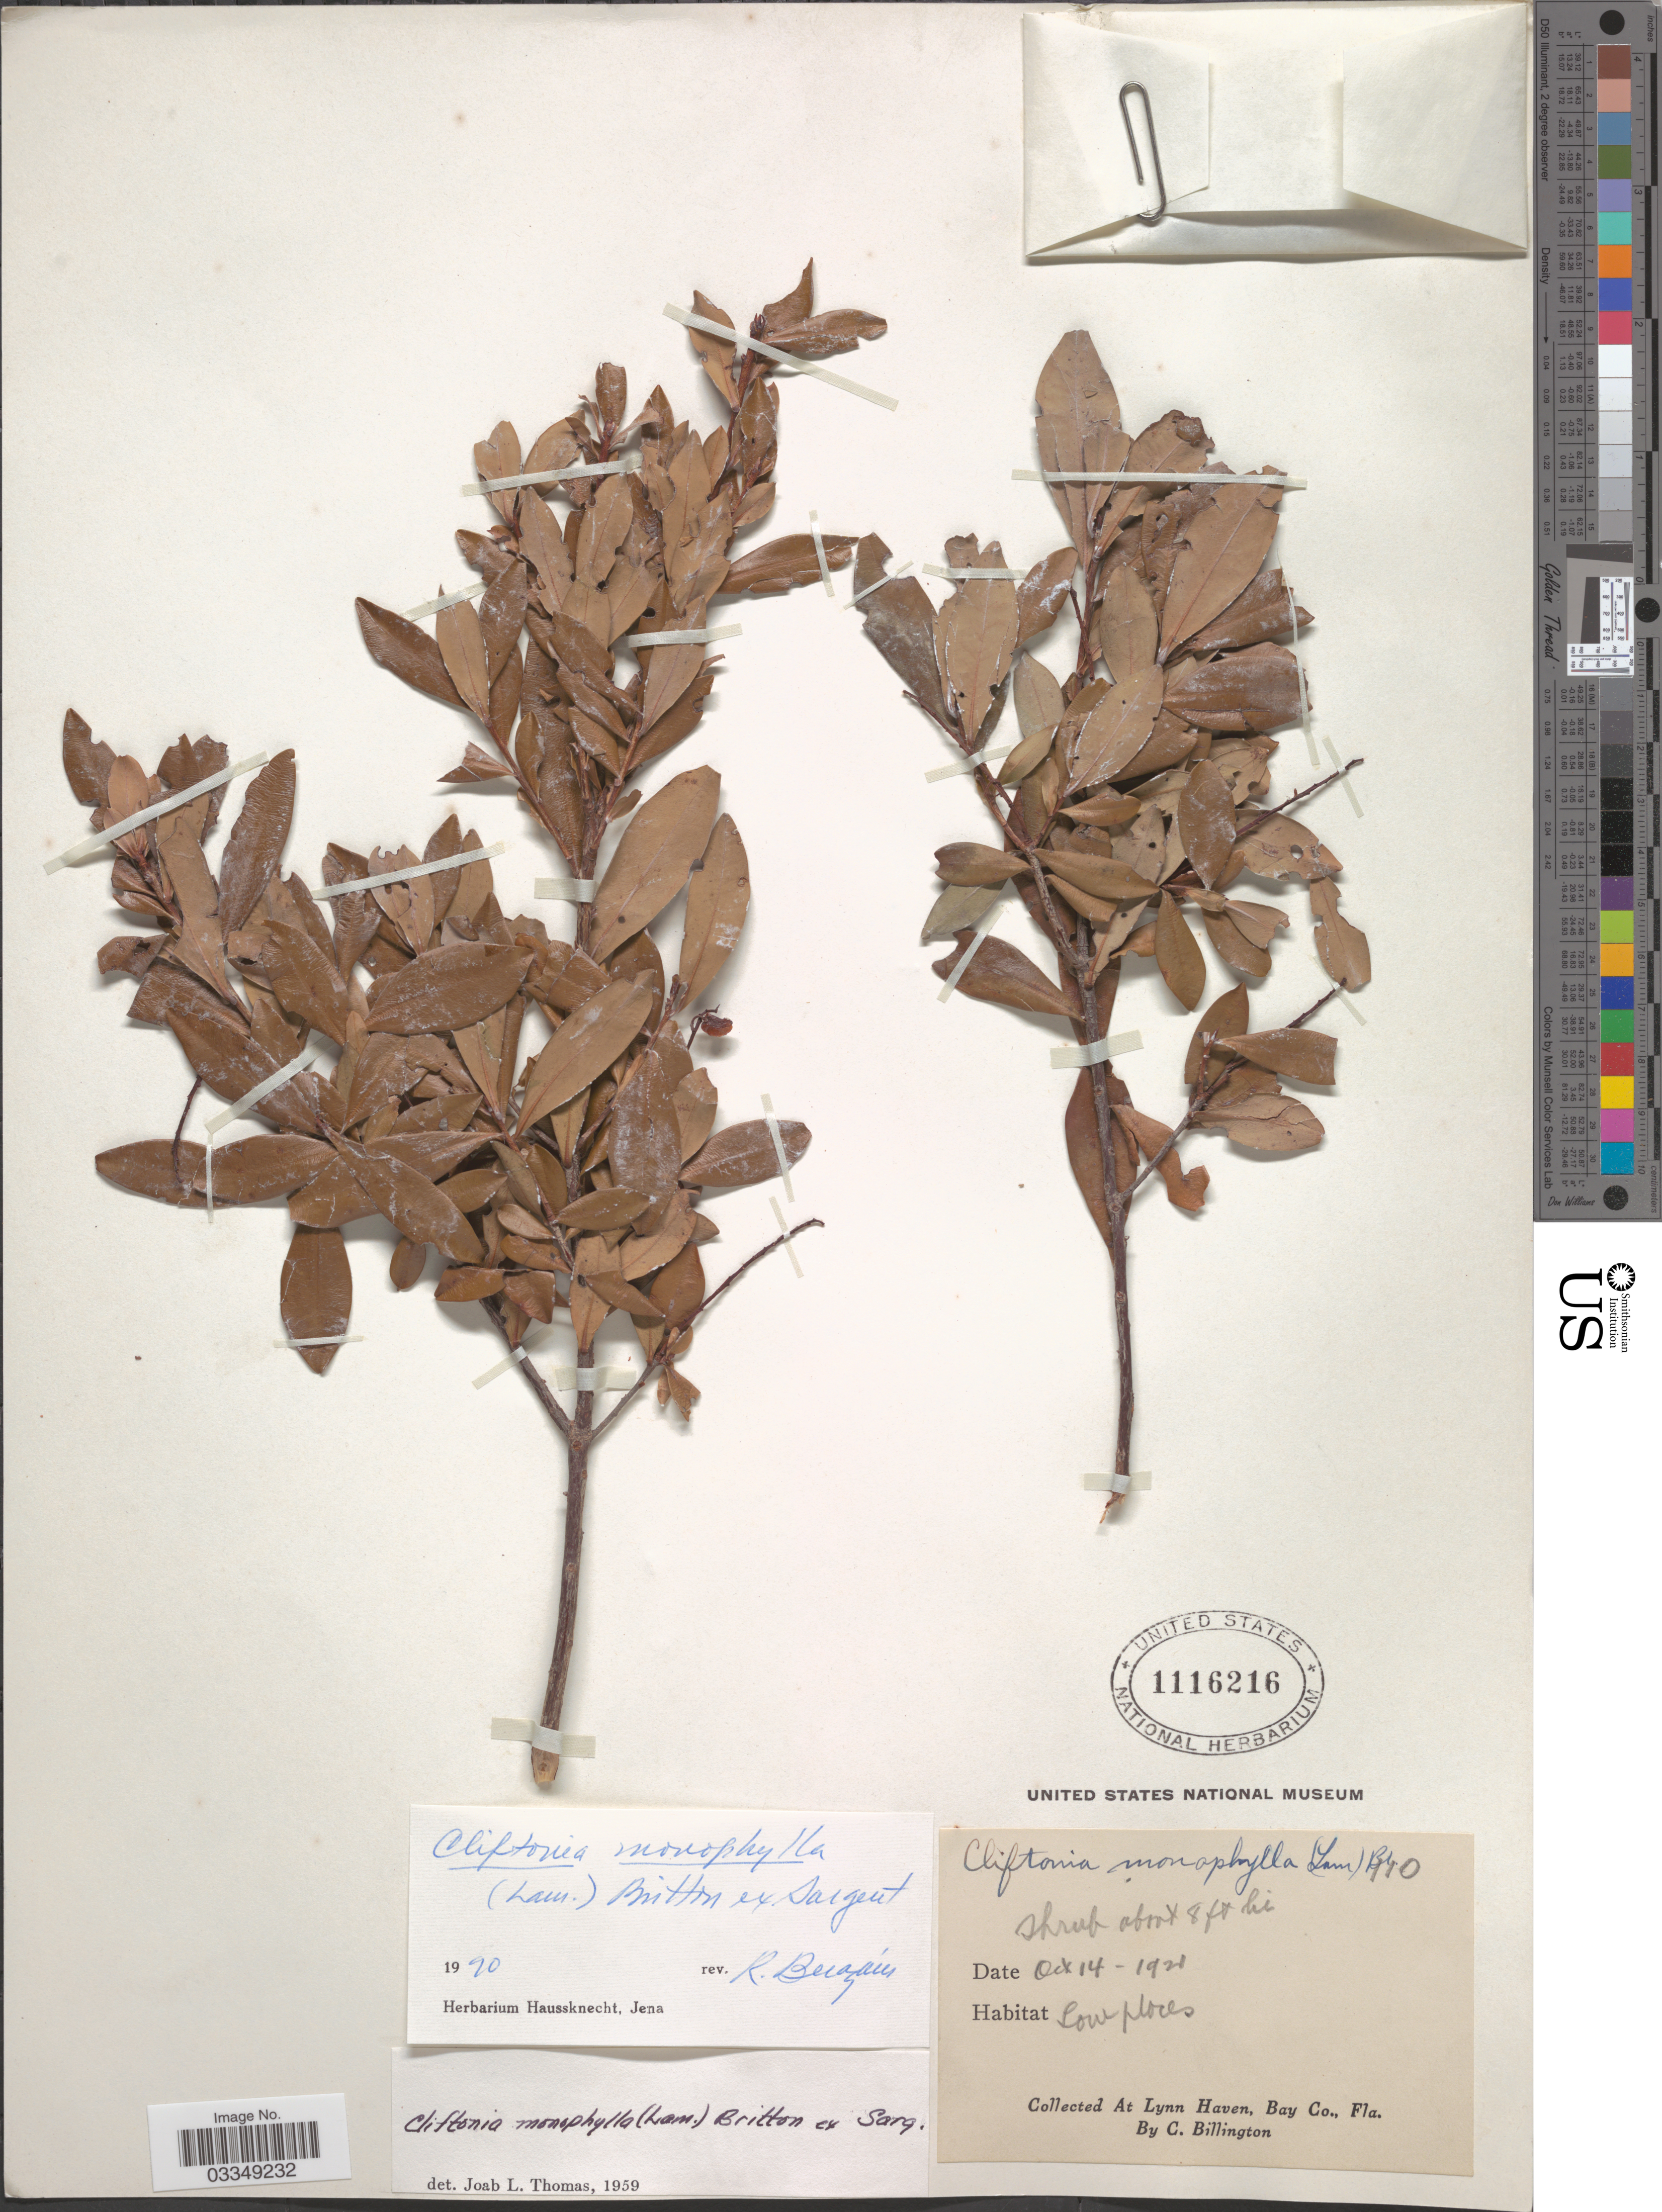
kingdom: Plantae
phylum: Tracheophyta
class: Magnoliopsida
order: Ericales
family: Cyrillaceae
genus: Cliftonia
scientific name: Cliftonia monophylla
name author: (Lam.) Britton ex Sarg.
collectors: C. Billington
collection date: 1921-10-14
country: United States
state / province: Florida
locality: At Lynn Haven, Bay Co.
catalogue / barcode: US 1116216